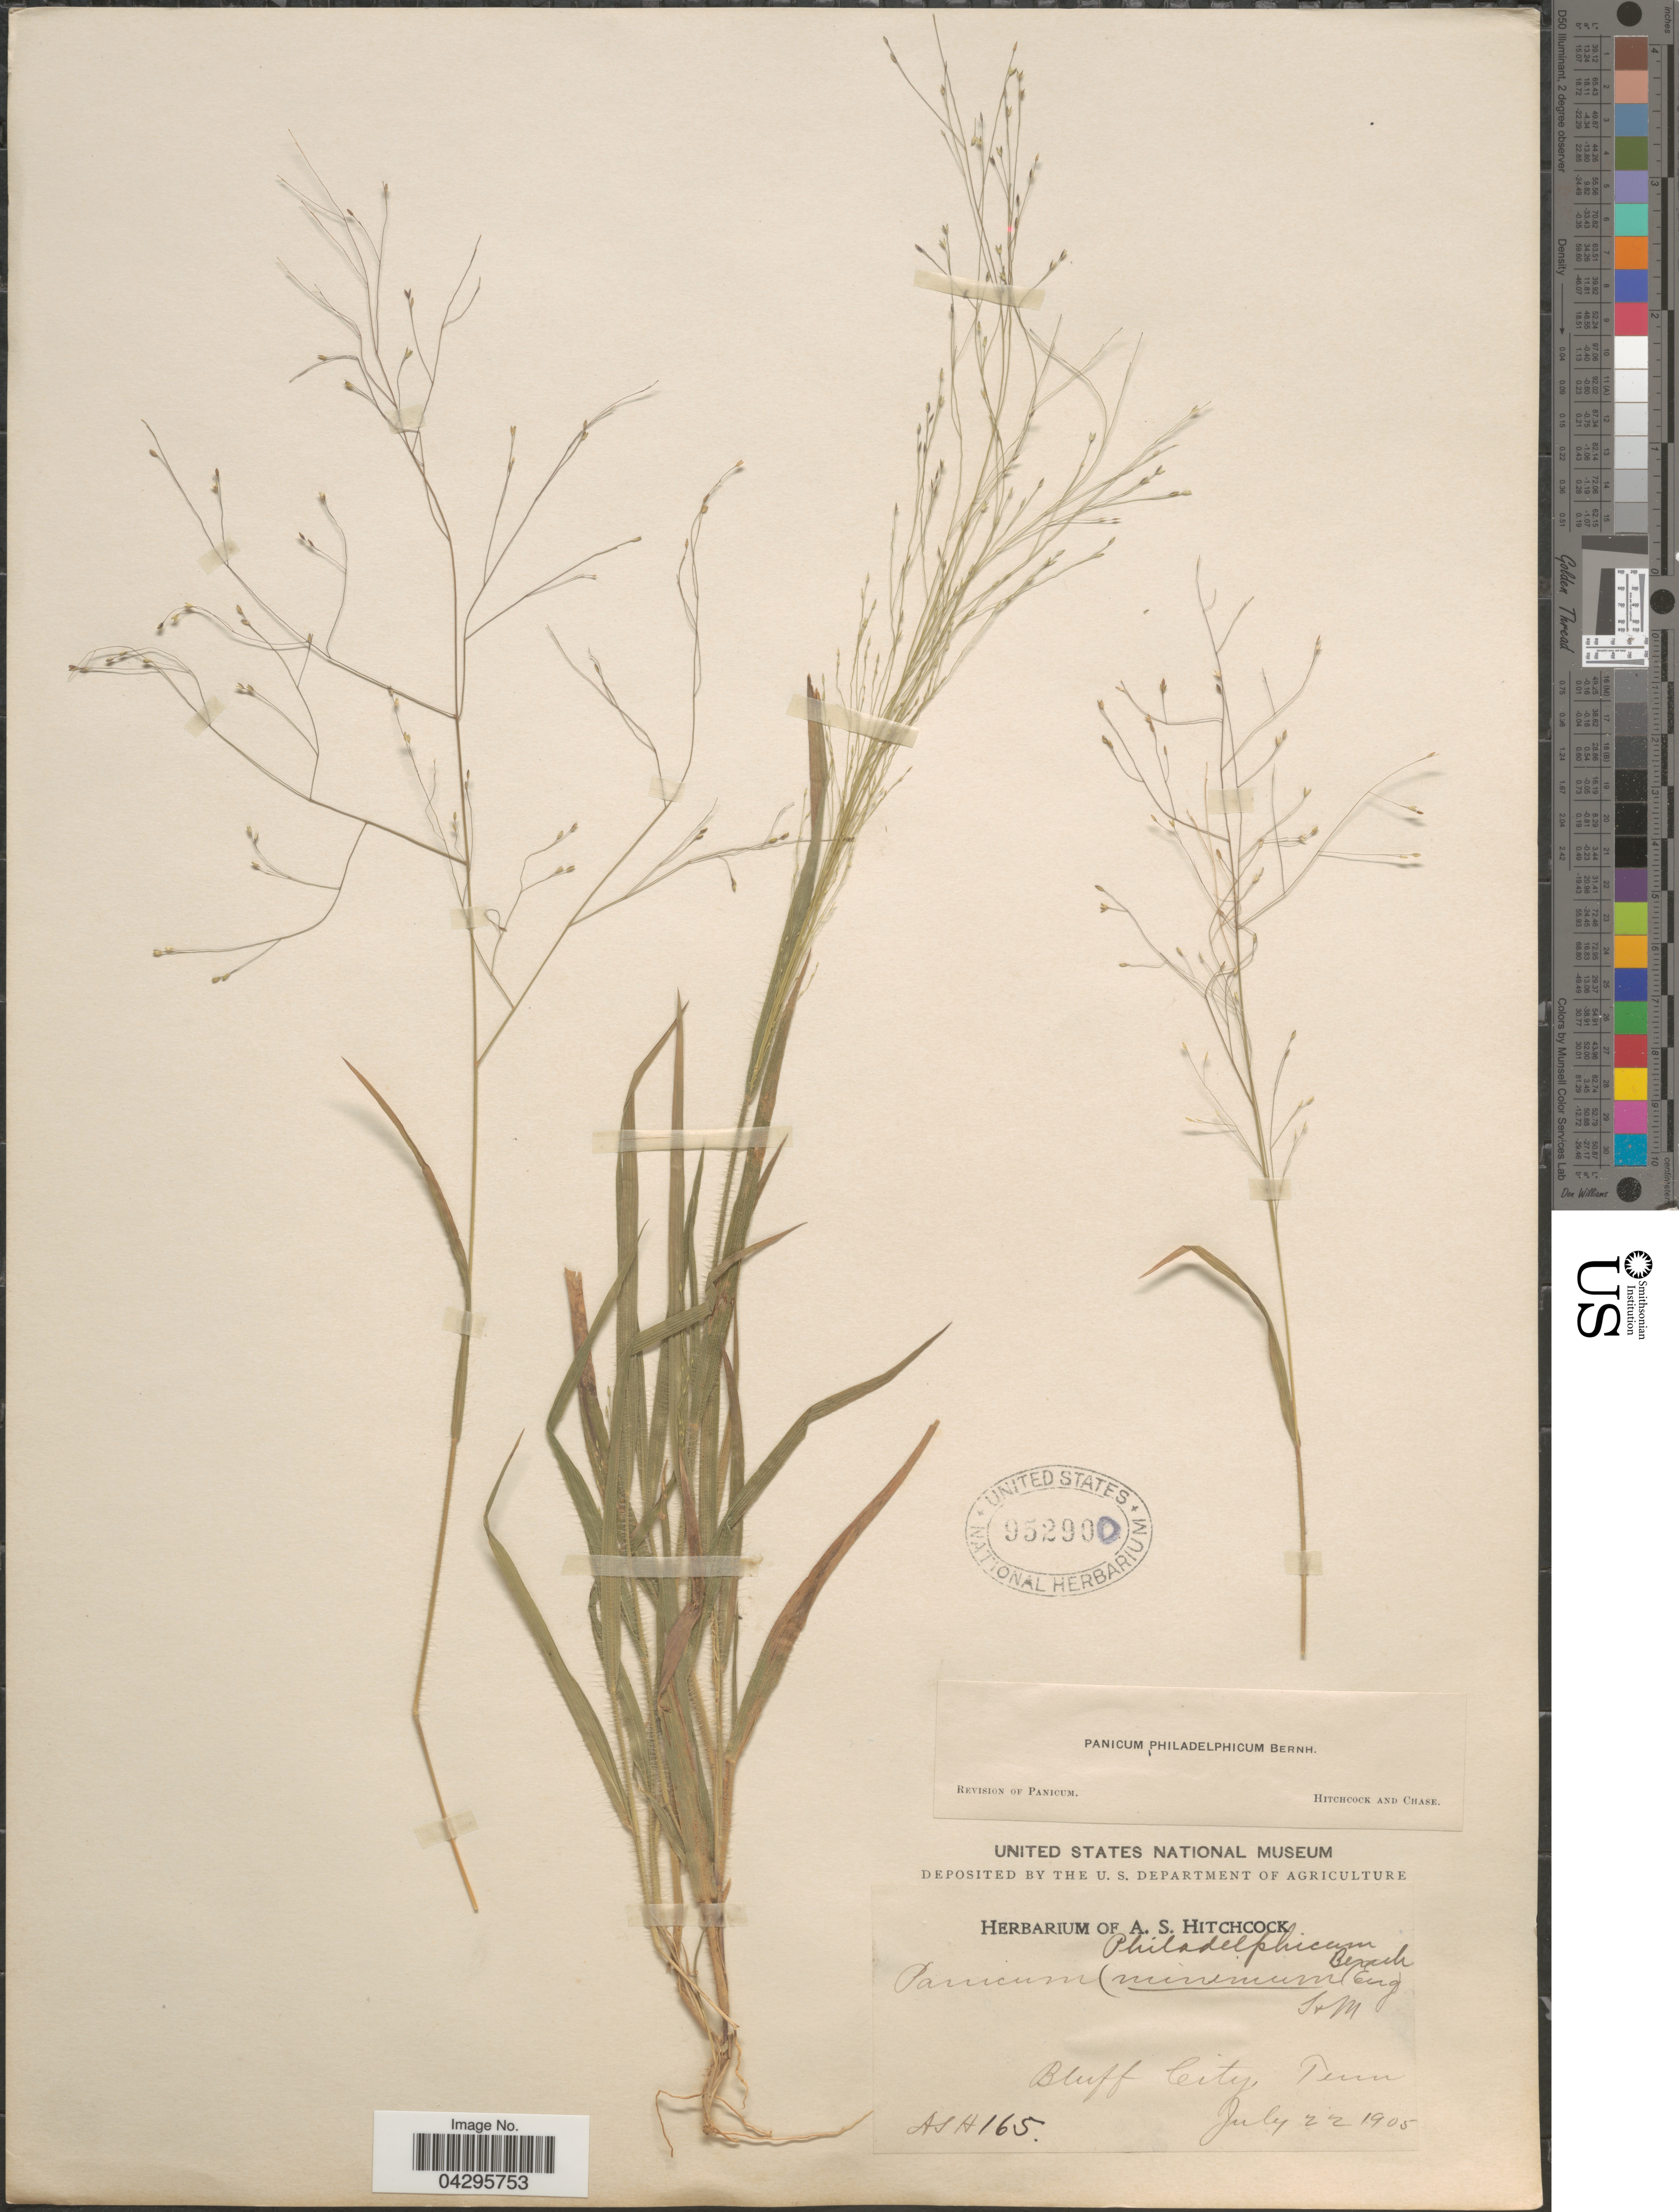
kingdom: Plantae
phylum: Tracheophyta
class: Liliopsida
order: Poales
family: Poaceae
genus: Panicum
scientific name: Panicum philadelphicum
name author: Bernh. ex Trin.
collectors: A. S. Hitchcock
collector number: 165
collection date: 1905-07-22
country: United States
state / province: Tennessee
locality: Bluff City.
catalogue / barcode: US 952900